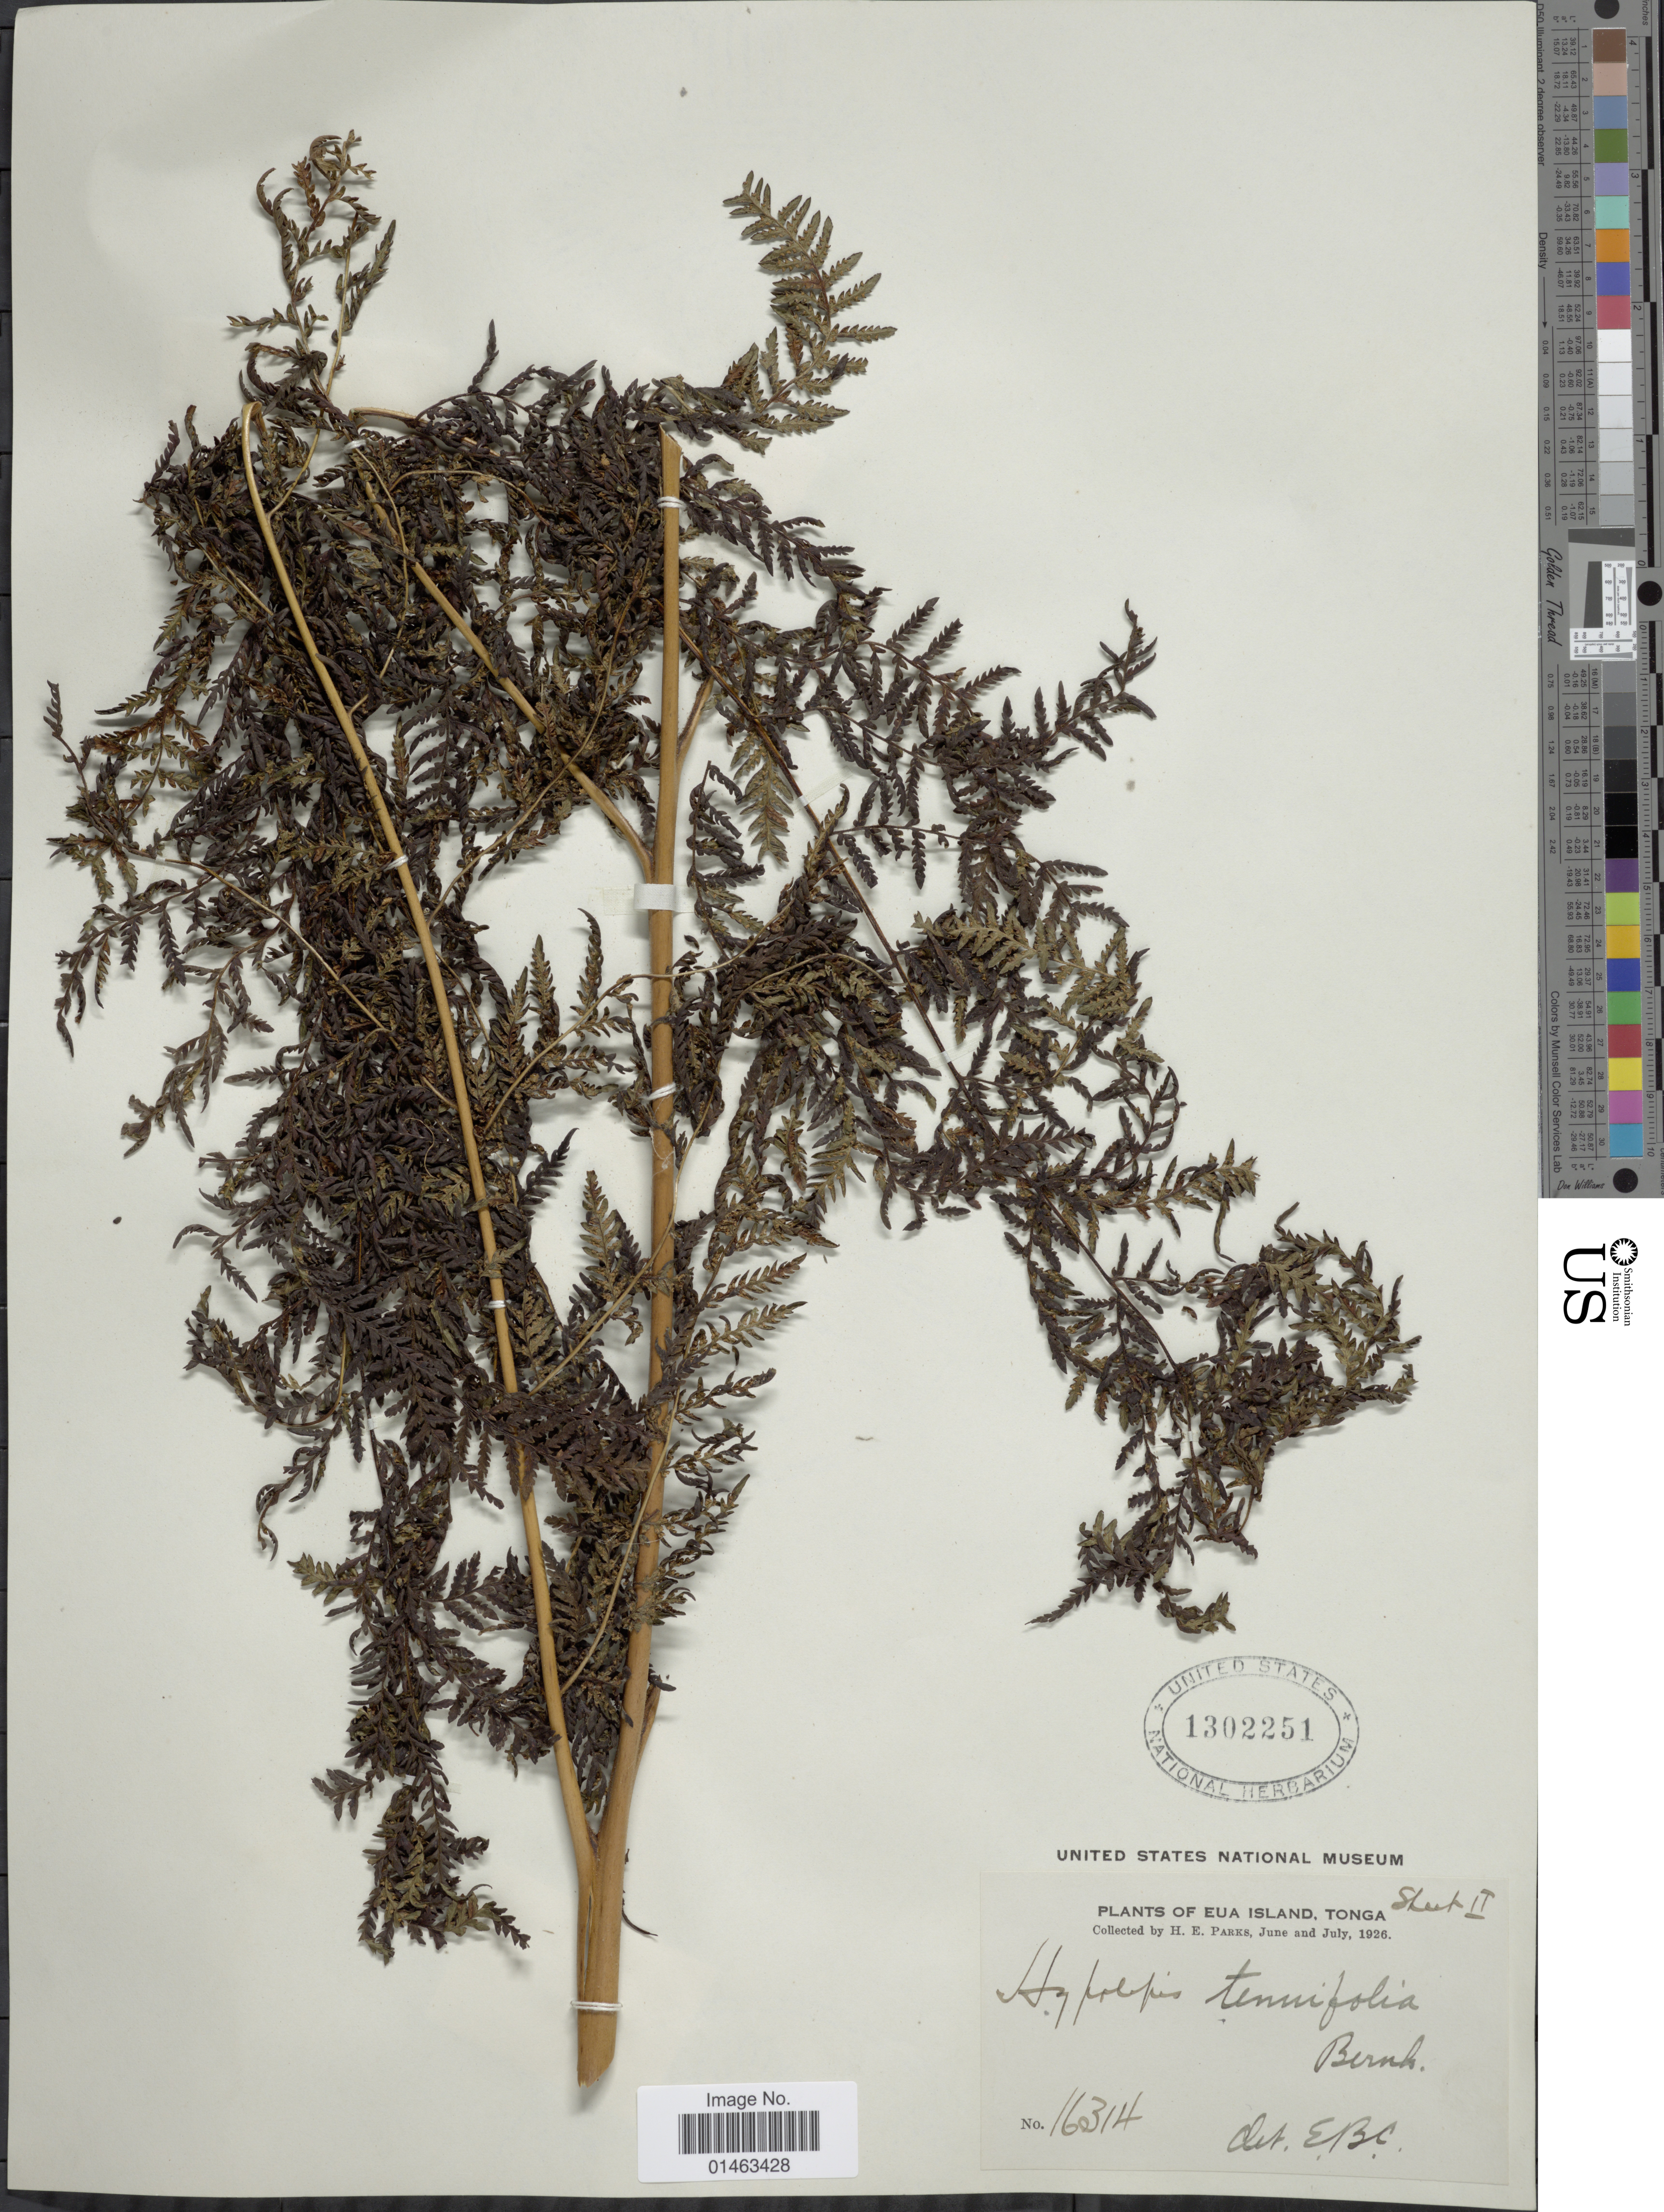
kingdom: Plantae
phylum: Tracheophyta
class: Polypodiopsida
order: Polypodiales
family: Dennstaedtiaceae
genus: Hypolepis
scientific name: Hypolepis tenuifolia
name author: (G. Forst.) Bernh.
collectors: H. E. Parks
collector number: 16314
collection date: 1926-06/1926-07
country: Tonga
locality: Eua Island, Tonga.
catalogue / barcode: US 1302251